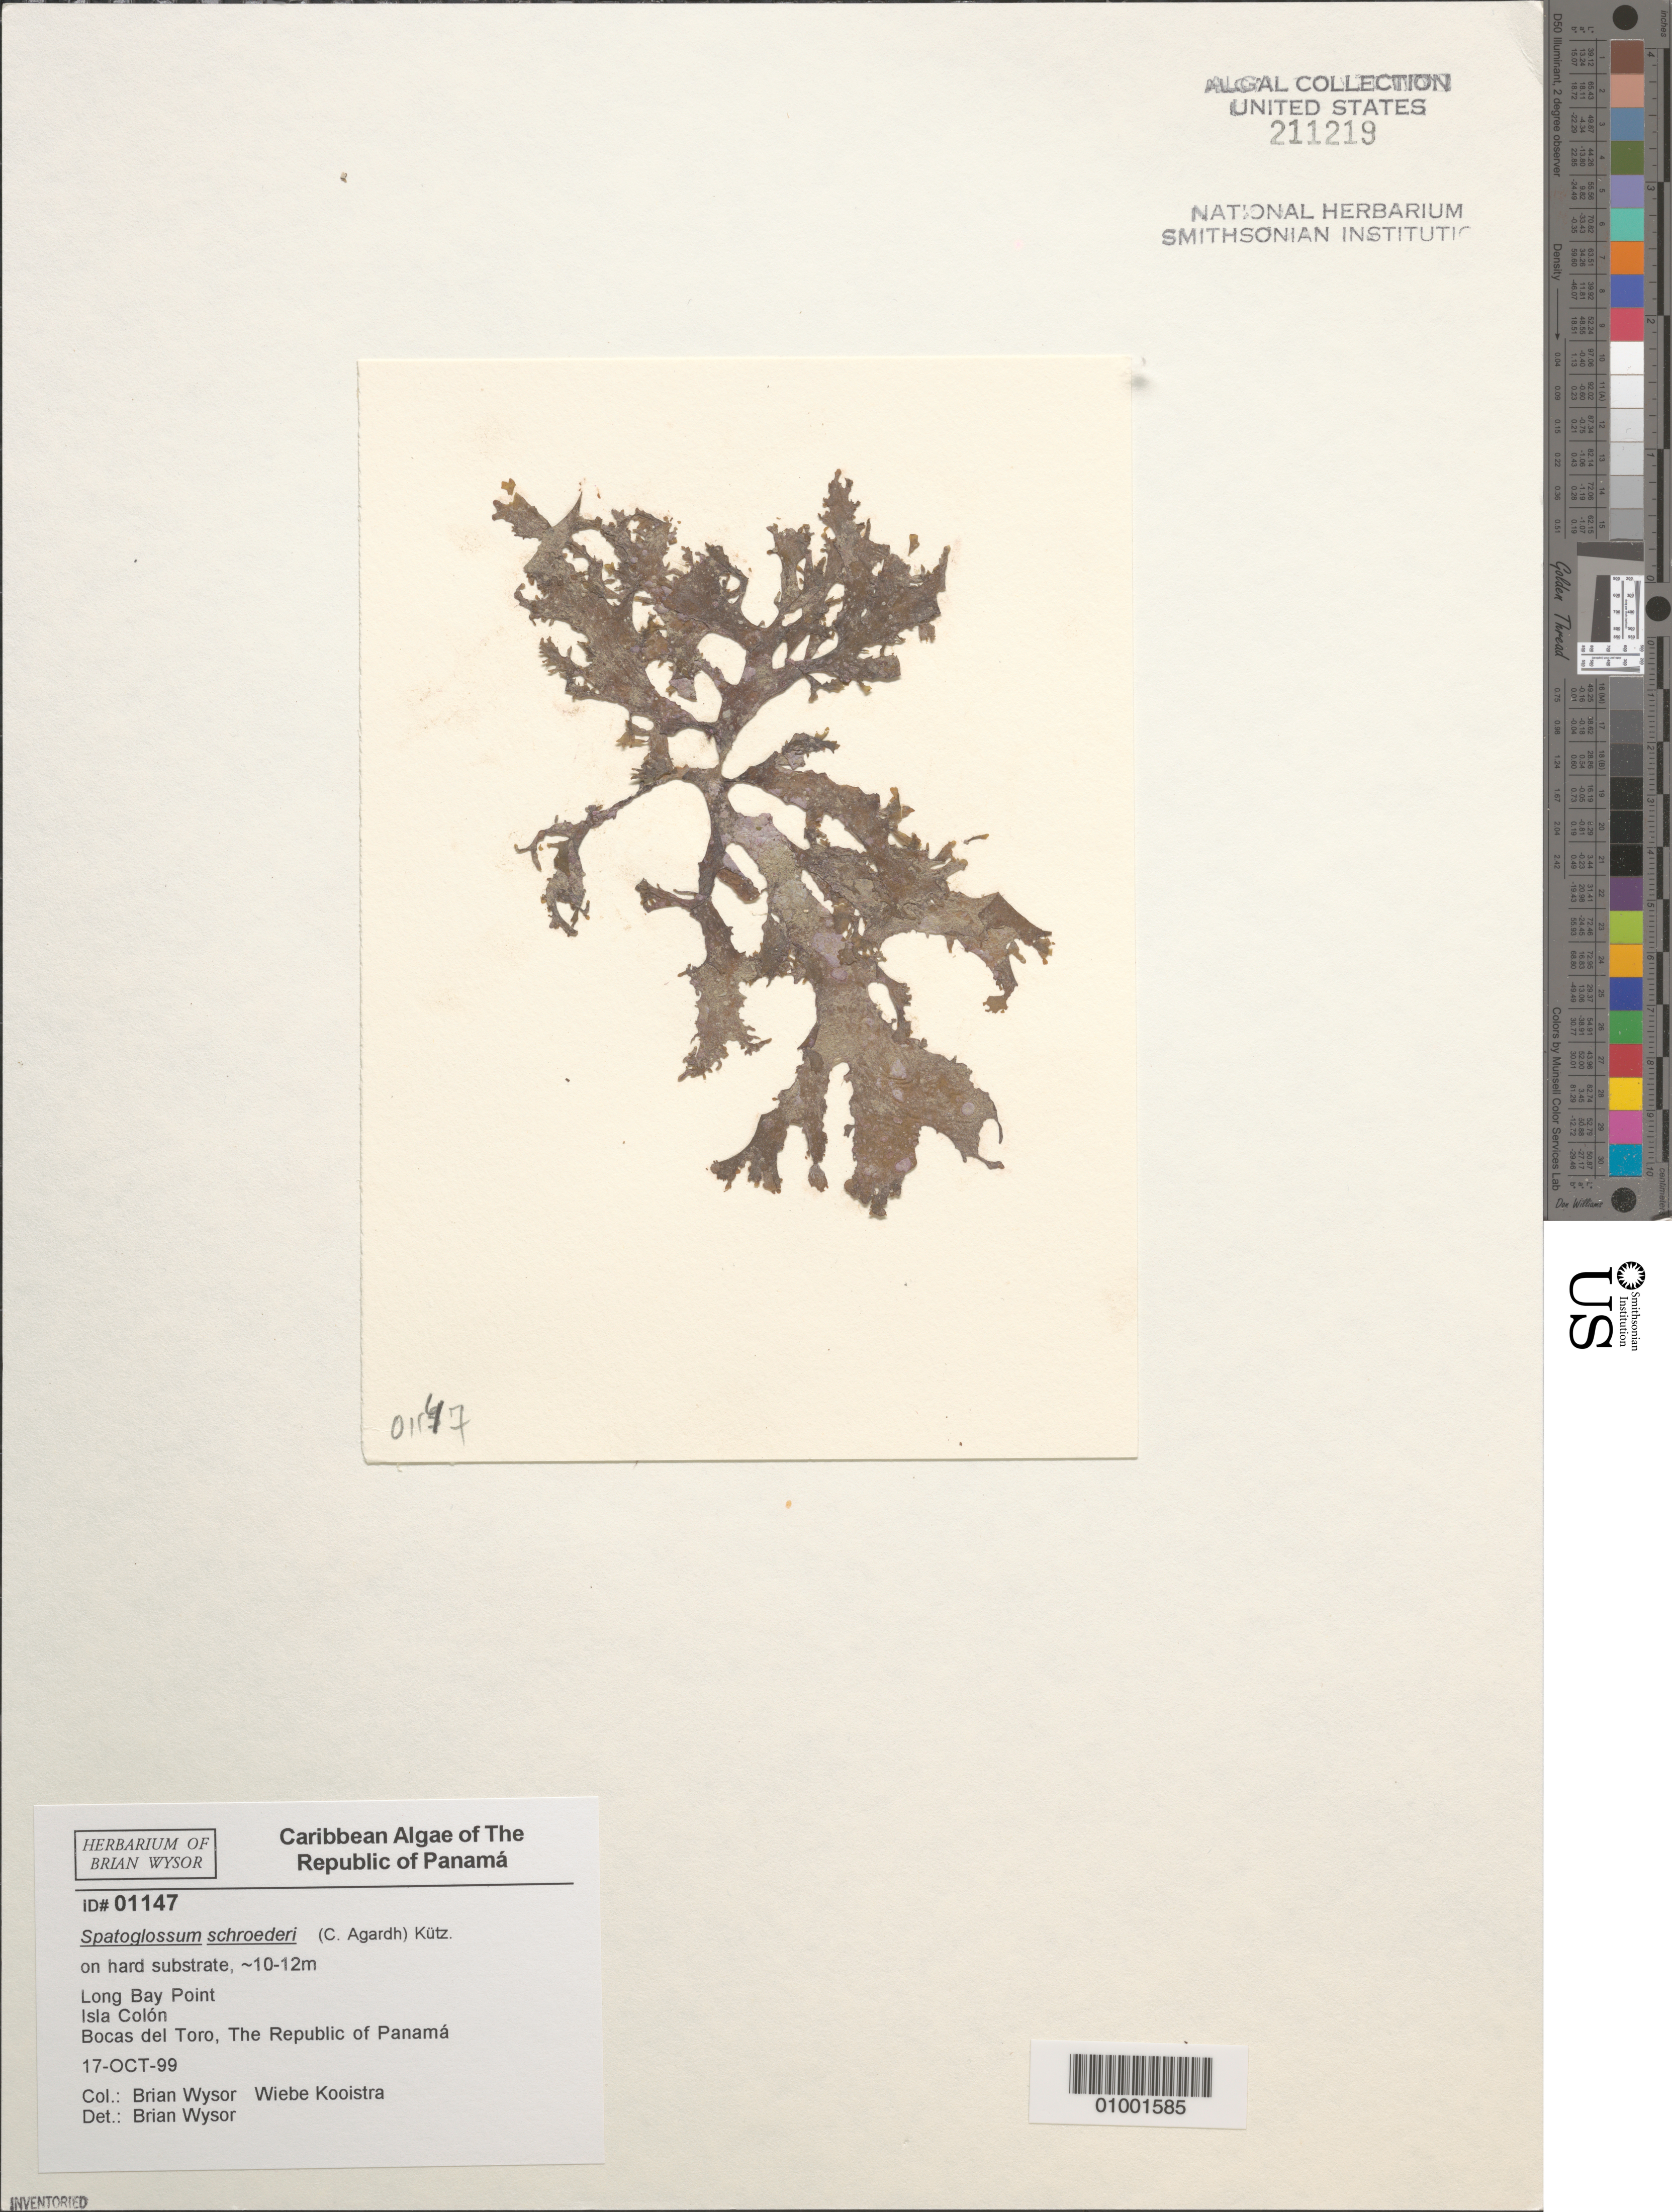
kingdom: Chromista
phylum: Ochrophyta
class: Phaeophyceae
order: Dictyotales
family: Dictyotaceae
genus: Spatoglossum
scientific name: Spatoglossum schroederi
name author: (C. Agardh) Kütz.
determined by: Wysor, B.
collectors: B. Wysor & W. Kooistra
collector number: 01147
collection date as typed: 17 Oct 1999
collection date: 1999-10-17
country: Panama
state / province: Bocas del Toro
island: Colón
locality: Long Bay Point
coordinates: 9 24' 00" N, 82 13' 39" W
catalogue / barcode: US 211219